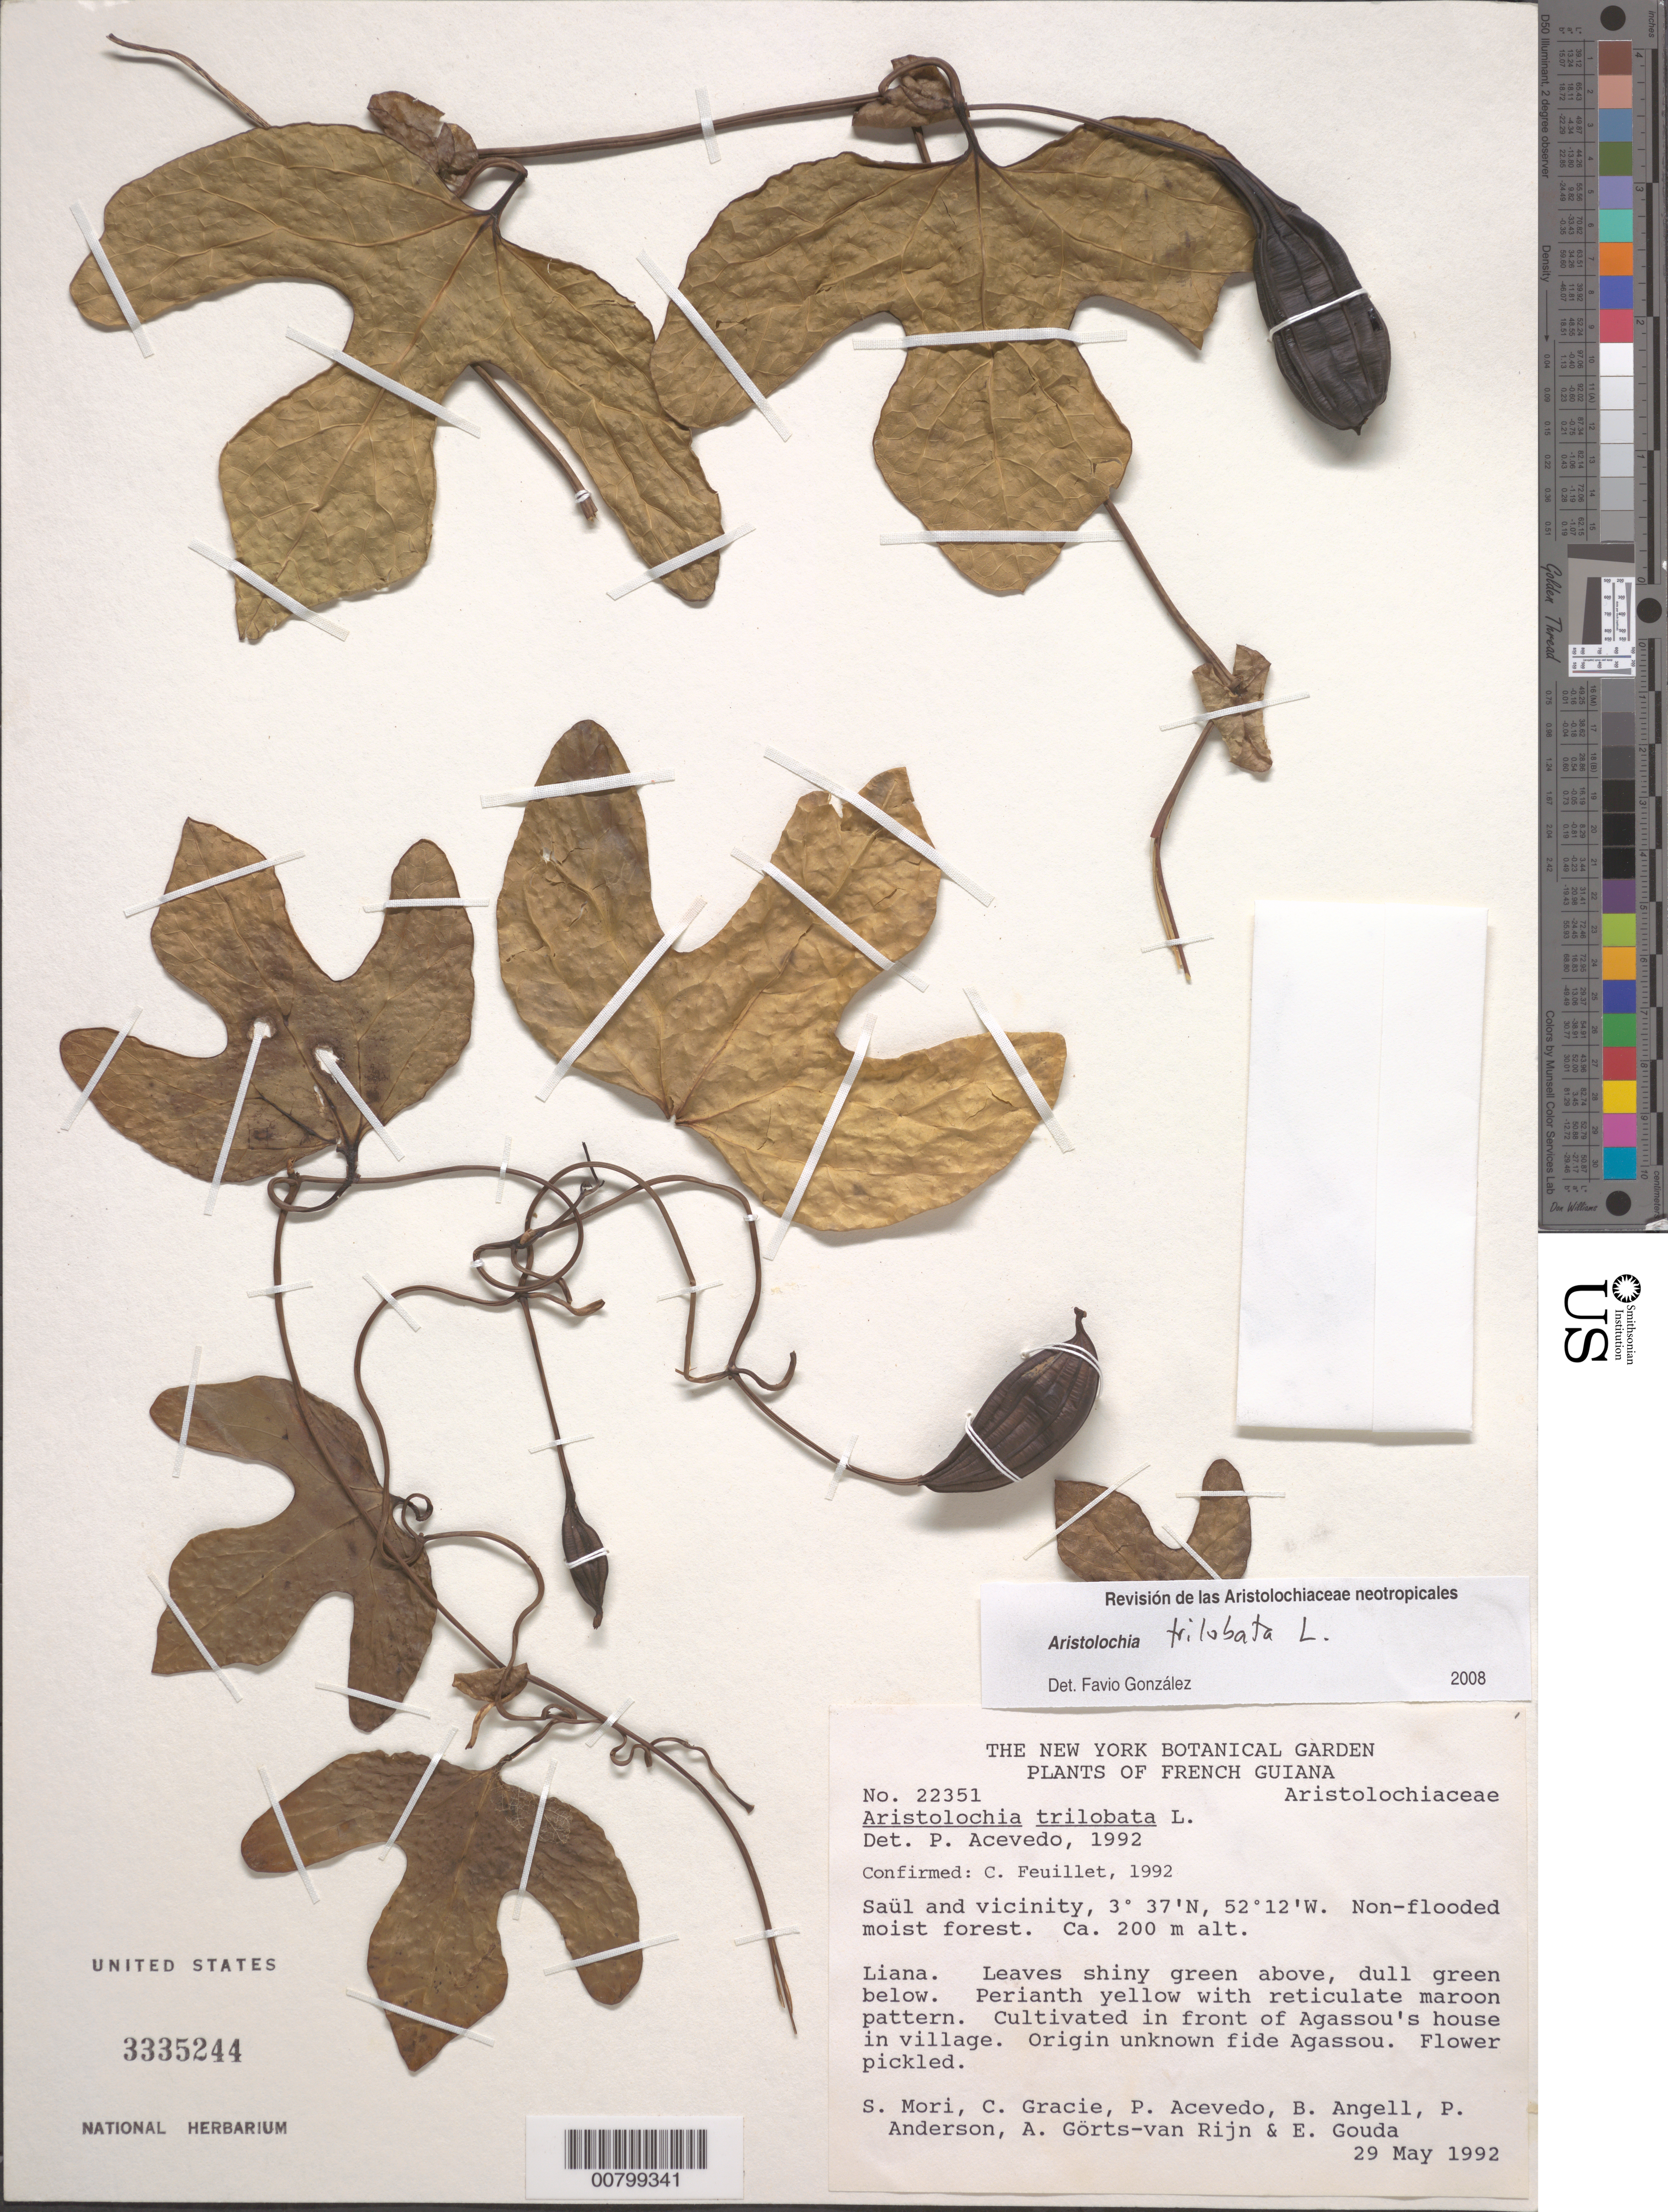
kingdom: Plantae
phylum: Tracheophyta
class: Magnoliopsida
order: Piperales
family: Aristolochiaceae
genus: Aristolochia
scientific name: Aristolochia trilobata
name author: L.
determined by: Acevedo-Rodríguez, P., (BOT), Smithsonian Institution - National Museum of Natural History (UNITED STATES)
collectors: S. Mori, C. A. Gracie, P. Acevedo-Rodr., Bobbi Angell & P. Anderson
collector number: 22351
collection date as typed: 29-May-92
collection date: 1992-05-29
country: French Guiana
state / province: Saint-Laurent-du-Maroni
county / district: Saül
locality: Saül and vic.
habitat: Non-flooded moist forest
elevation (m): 200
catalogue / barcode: US 3335244